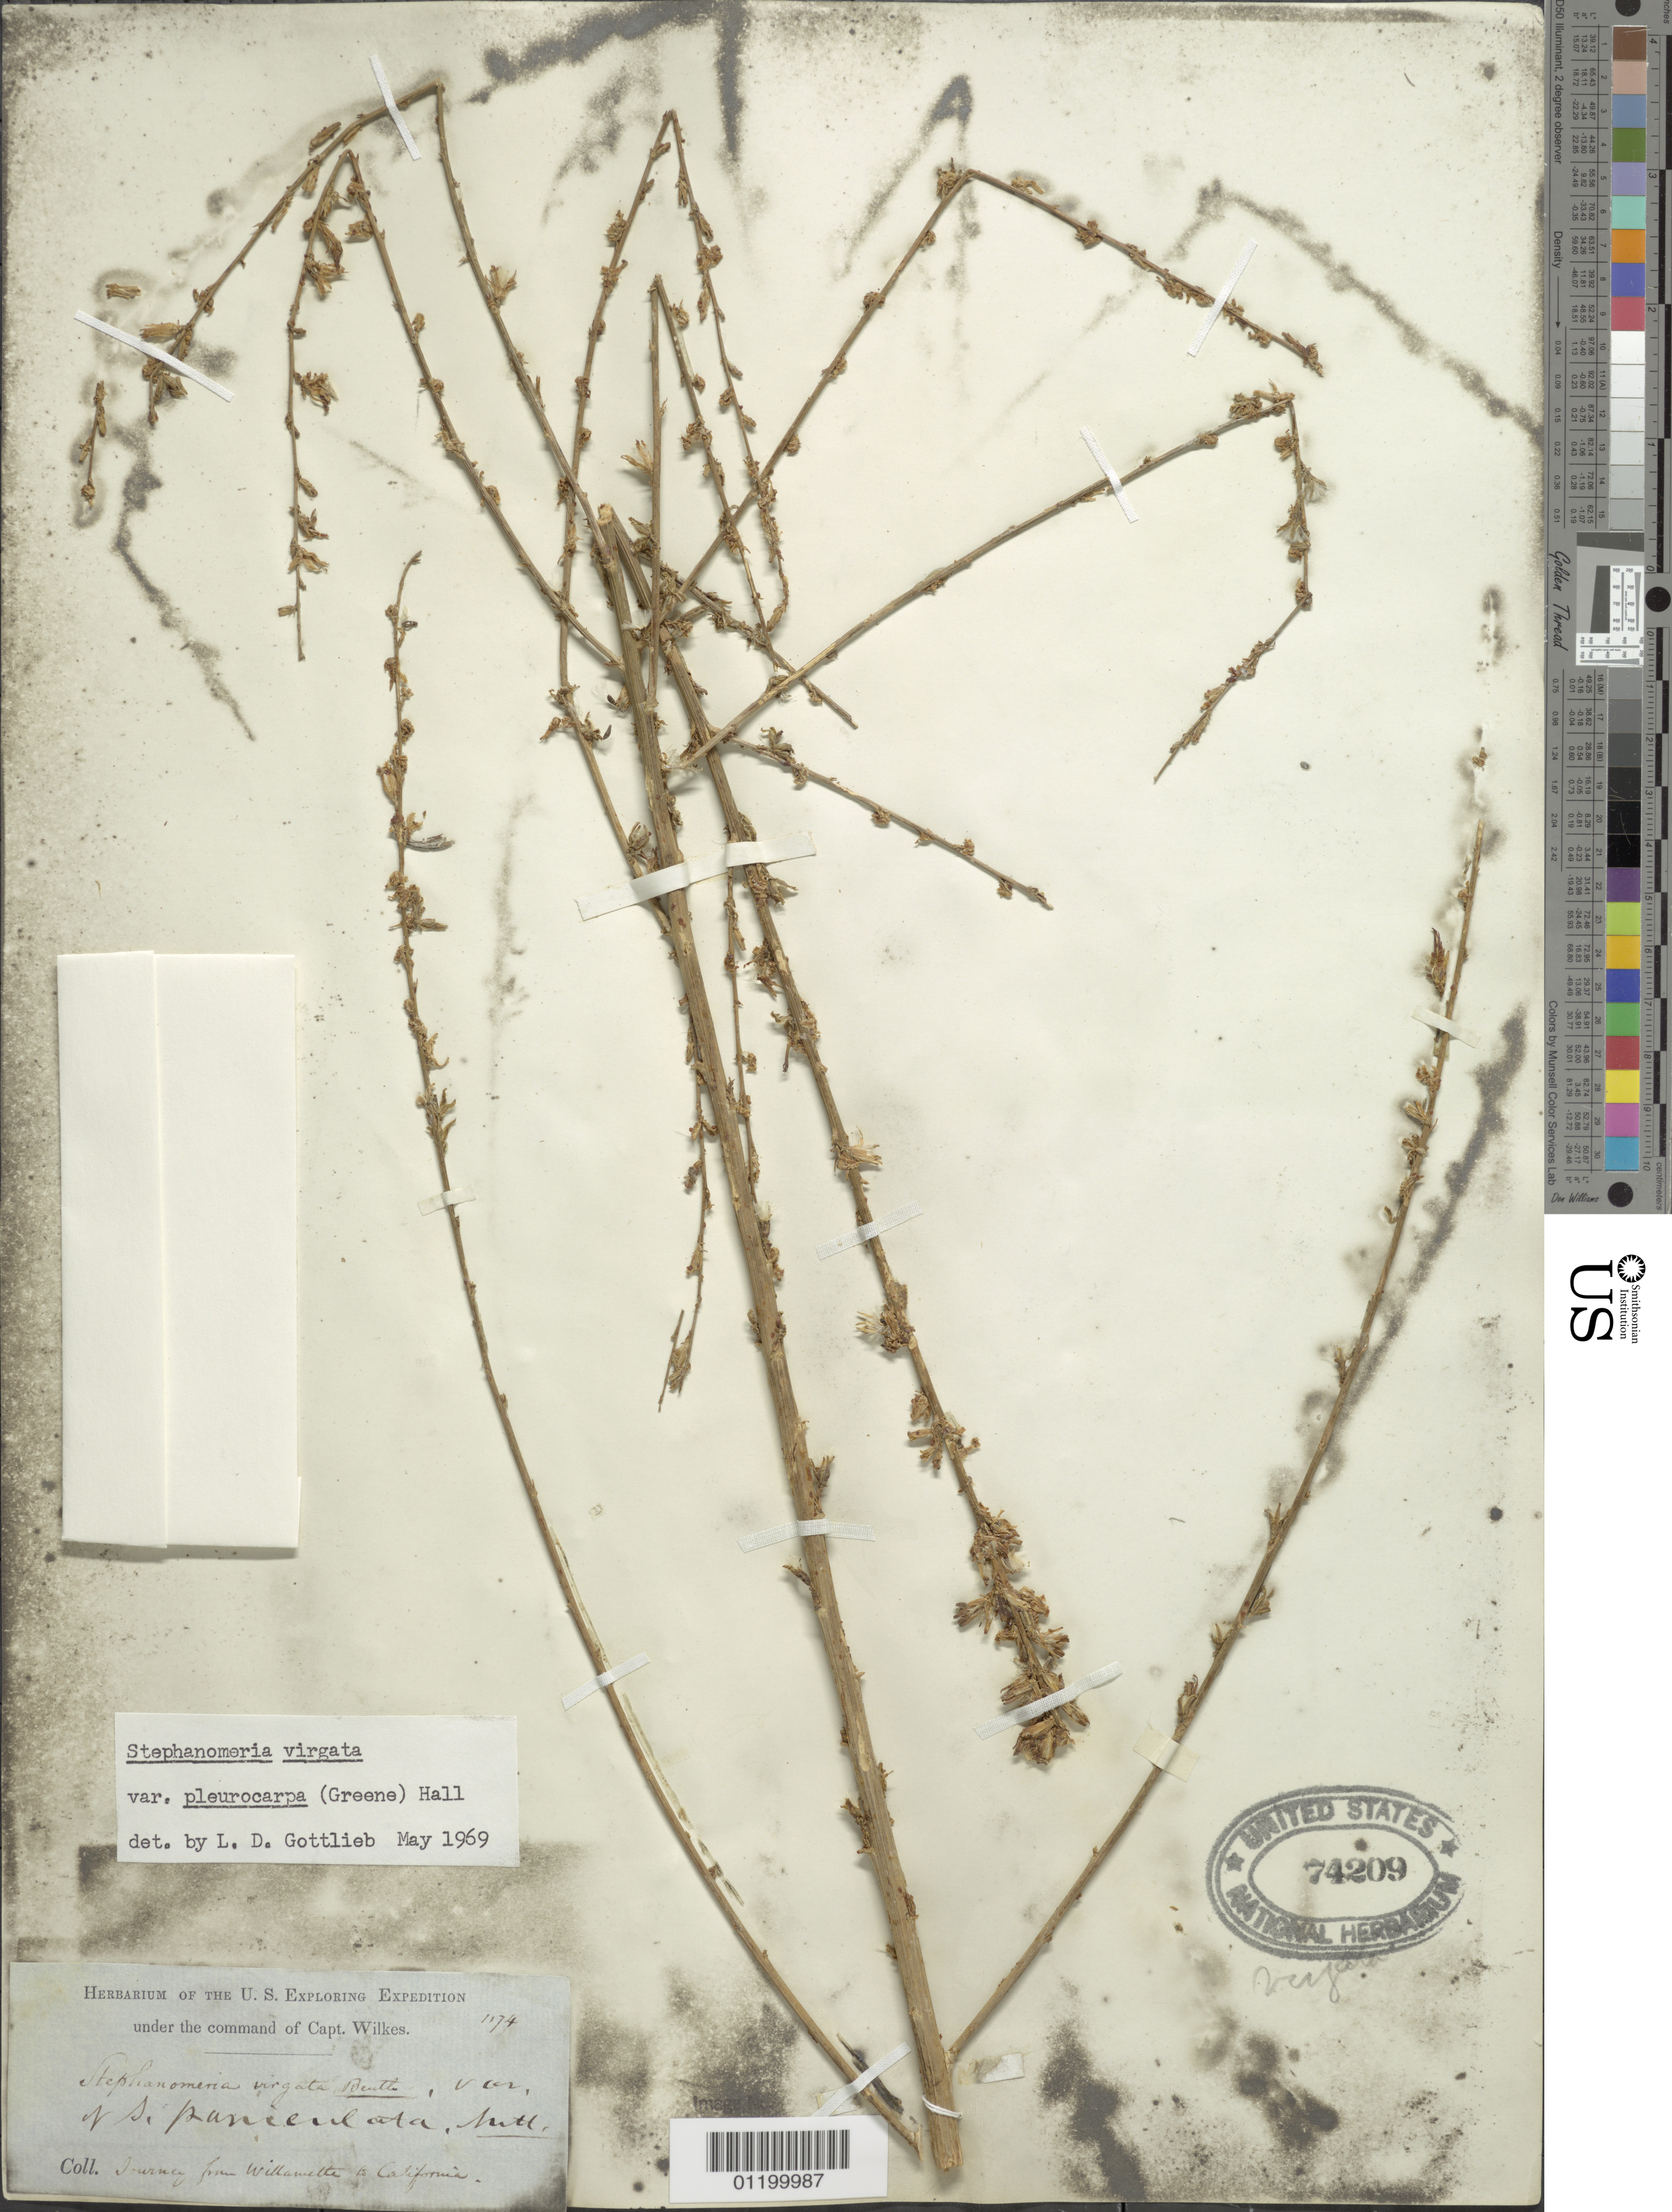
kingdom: Plantae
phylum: Tracheophyta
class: Magnoliopsida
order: Asterales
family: Asteraceae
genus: Stephanomeria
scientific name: Stephanomeria virgata subsp. pleurocarpa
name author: (Greene) Gottlieb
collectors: Wilkes Explor. Exped.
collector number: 1174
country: United States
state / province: Washington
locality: Journey from Willamette to California.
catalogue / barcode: US 74209